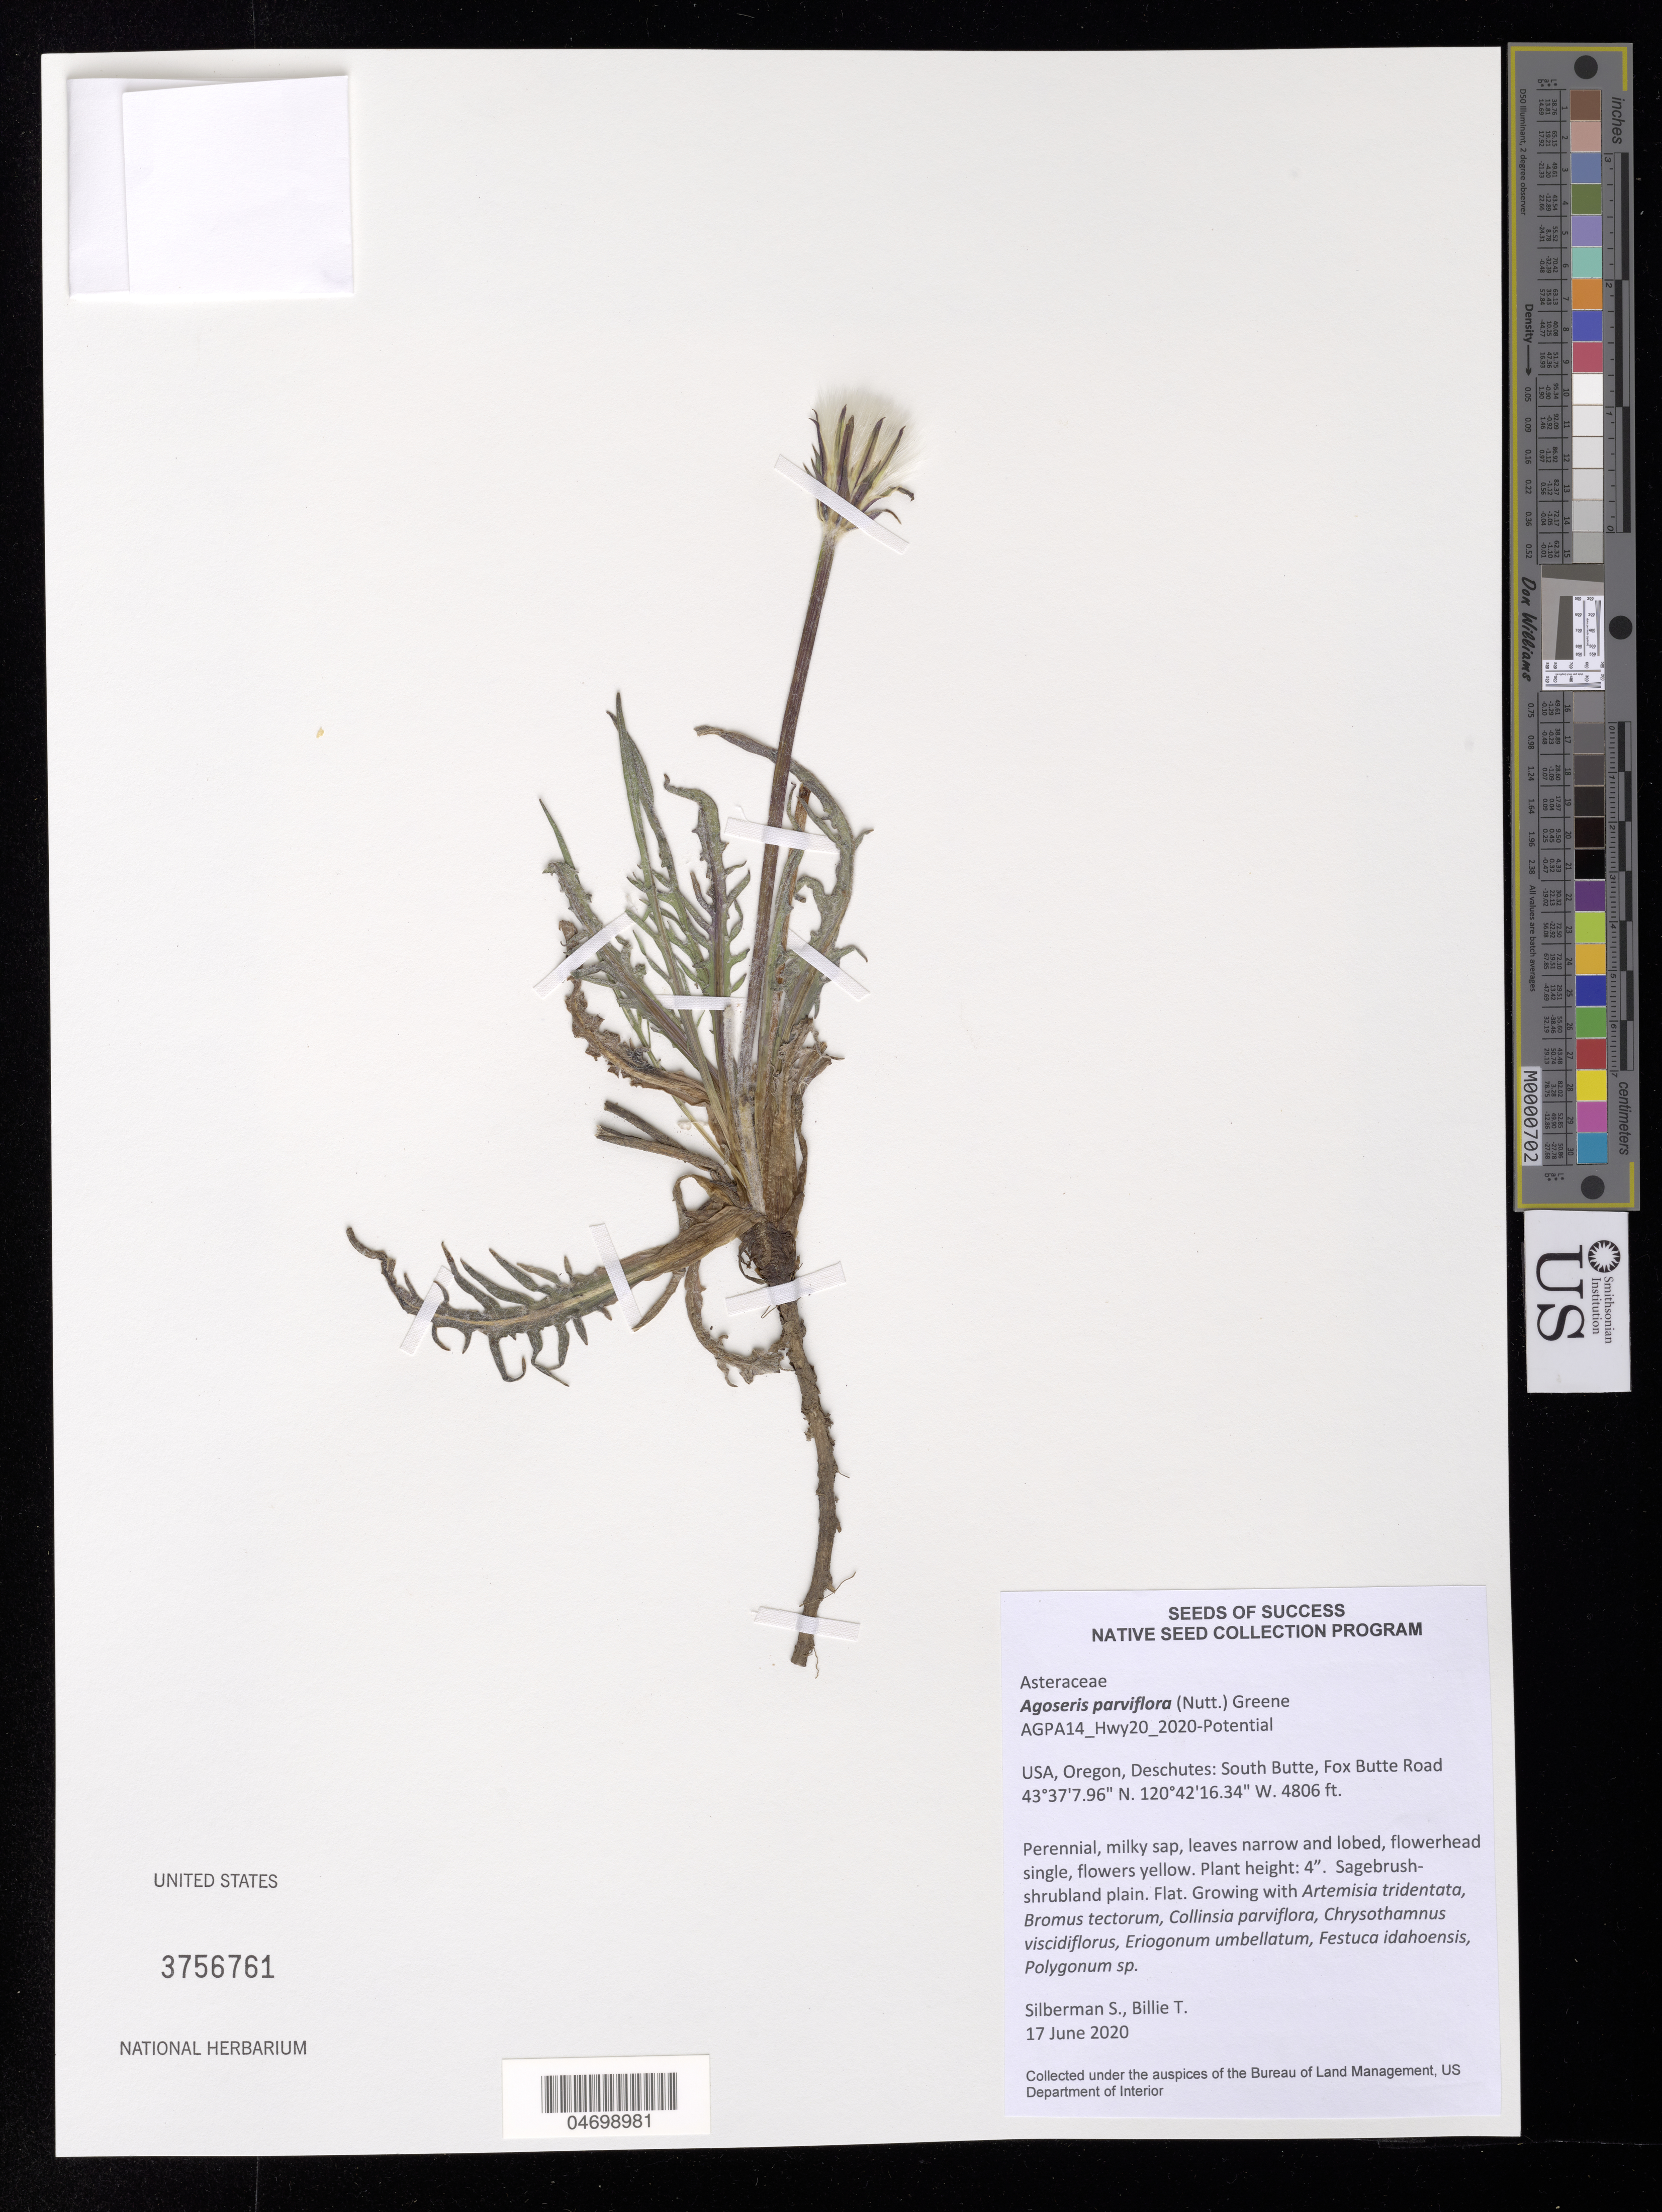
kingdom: Plantae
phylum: Tracheophyta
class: Magnoliopsida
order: Asterales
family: Asteraceae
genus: Agoseris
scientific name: Agoseris parviflora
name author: (Nutt.) D. Dietr.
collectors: S. Silberman & T. Billie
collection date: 2020-06-17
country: United States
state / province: Oregon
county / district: Deschutes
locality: South Butte, Fox Butte Road.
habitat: Sagebrush-shrubland plain. Flat. With Artemisia tridentata, Bromus tectorum, Polygonum sp., etc.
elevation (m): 1465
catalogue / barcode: US 3756761